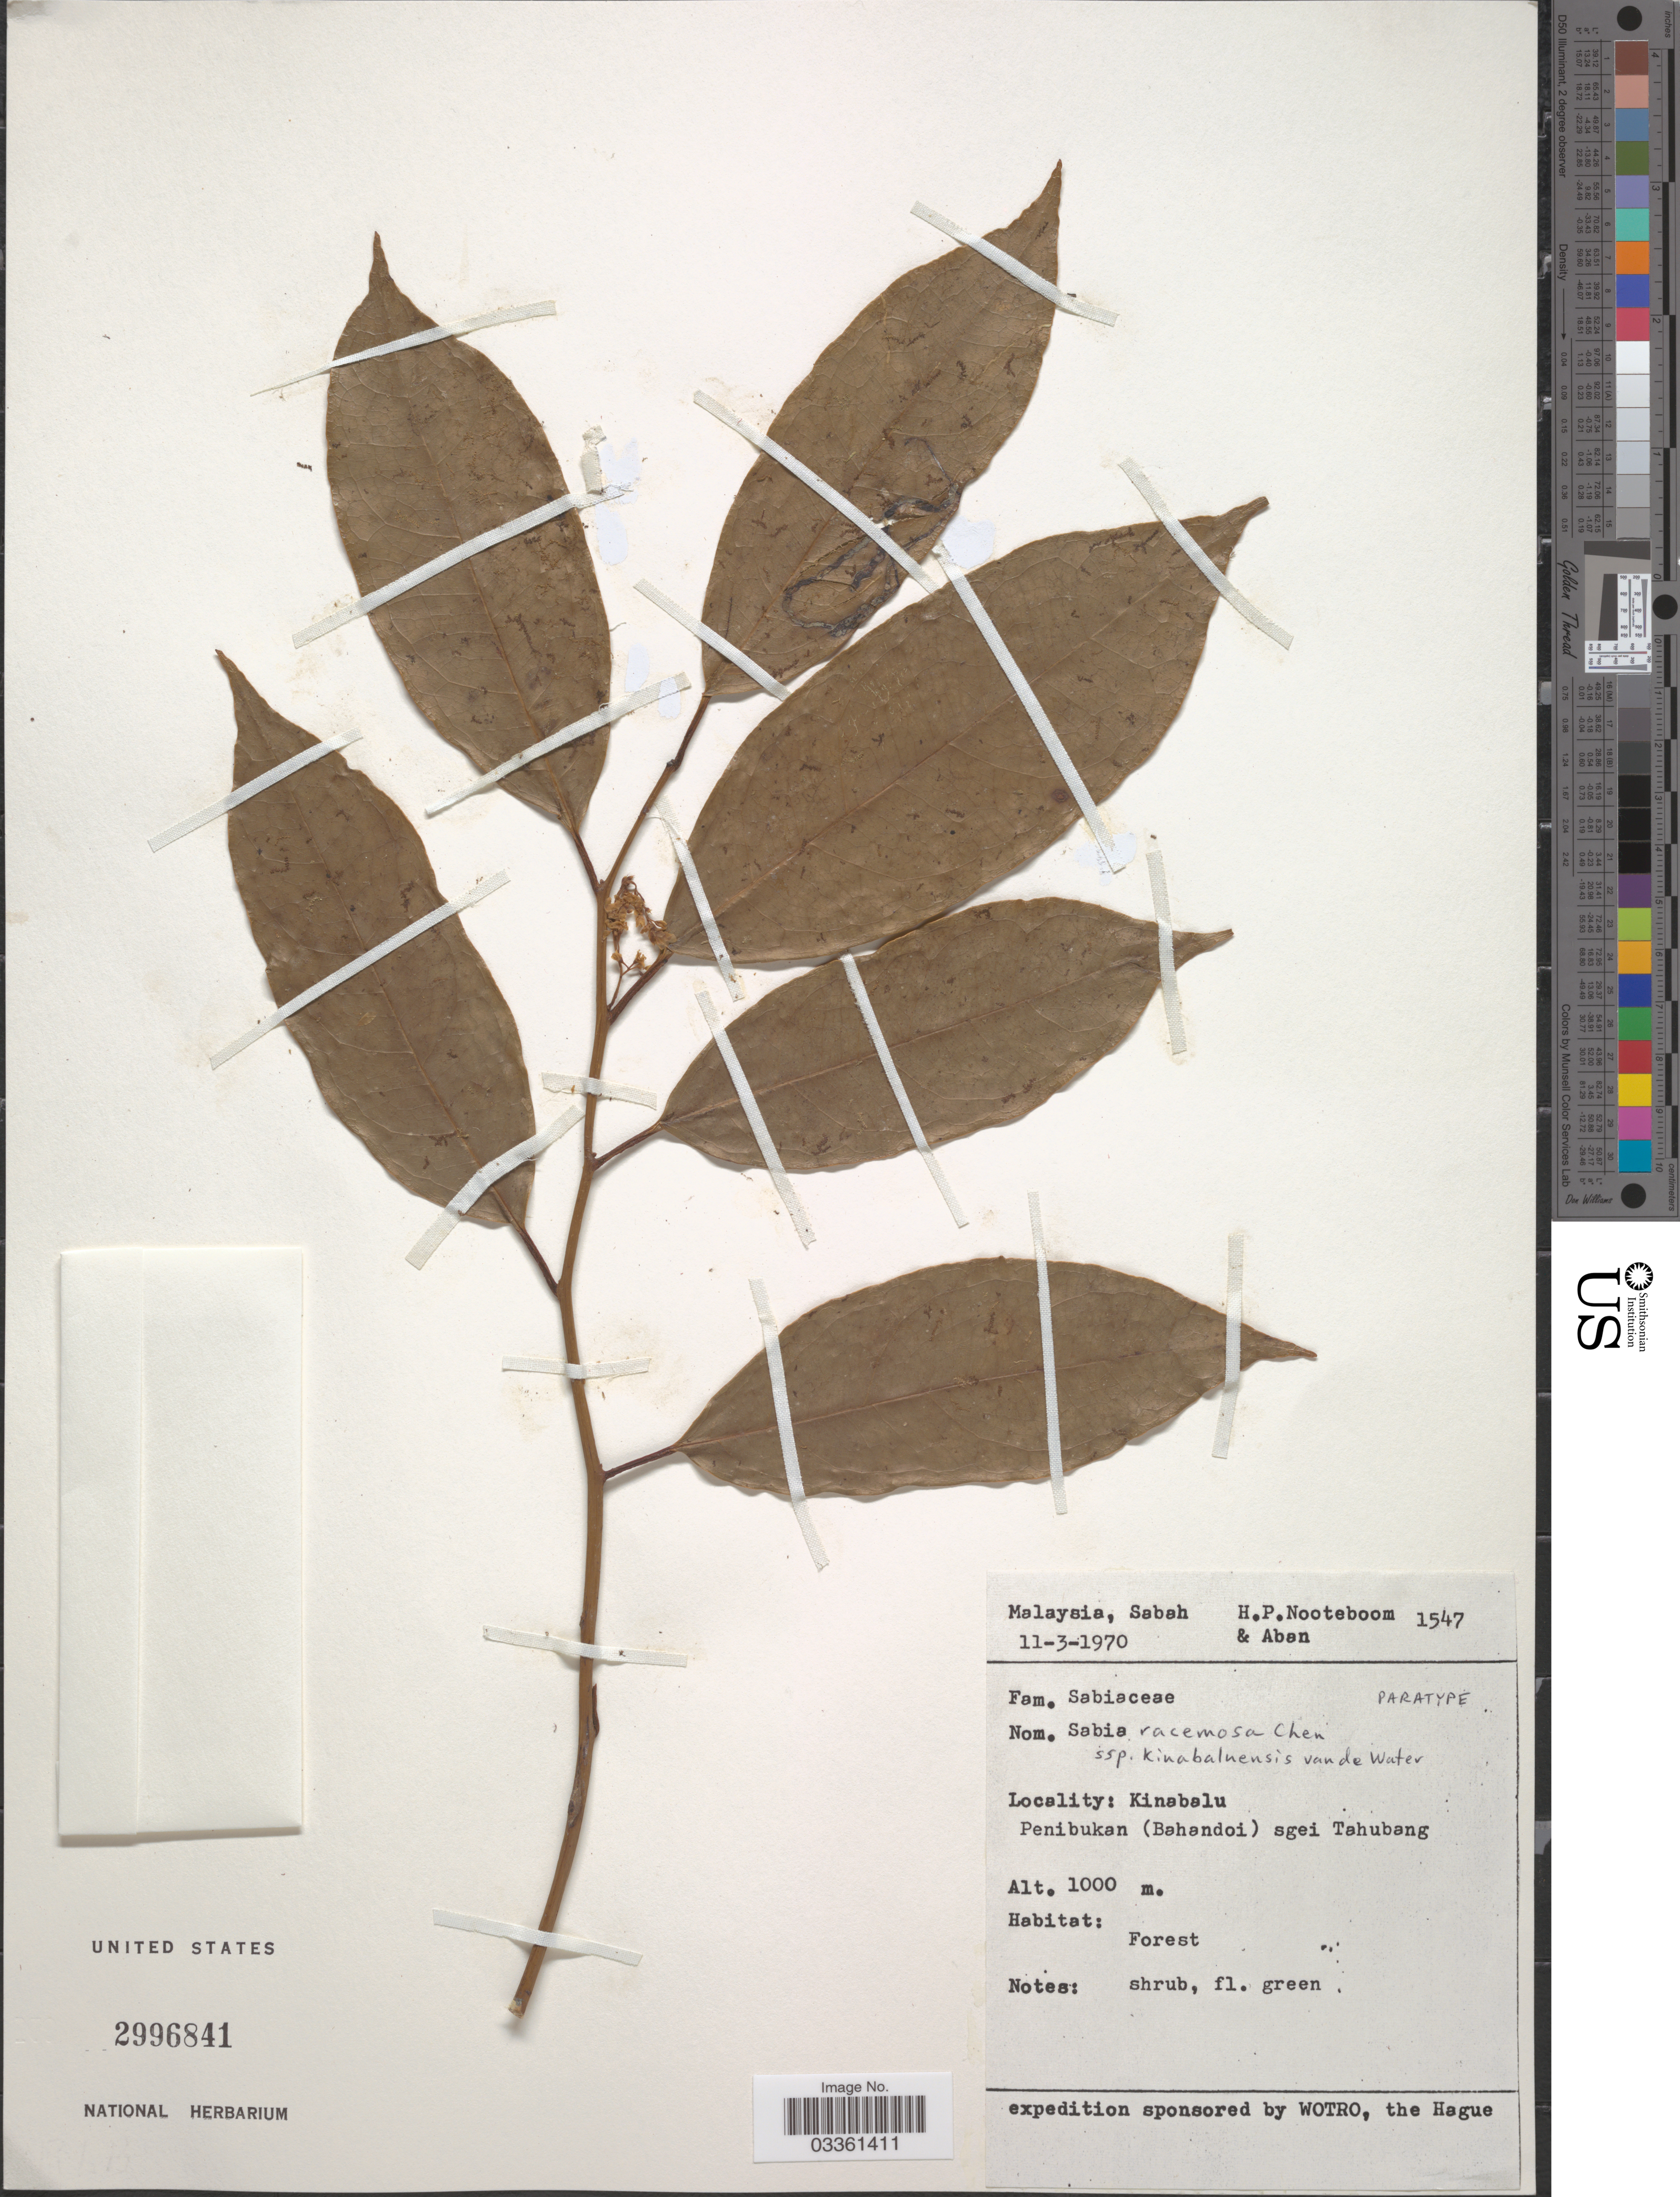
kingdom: Plantae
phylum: Tracheophyta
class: Magnoliopsida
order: Proteales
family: Sabiaceae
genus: Sabia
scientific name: Sabia racemosa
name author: H.Y. Chen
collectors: H. P. Nooteboom & -- Aban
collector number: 1547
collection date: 1970-03-11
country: Malaysia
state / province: Sabah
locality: Kinabalu. Penibukan (Bahandoi) sgei Tahubang.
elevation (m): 1000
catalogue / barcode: US 2996841